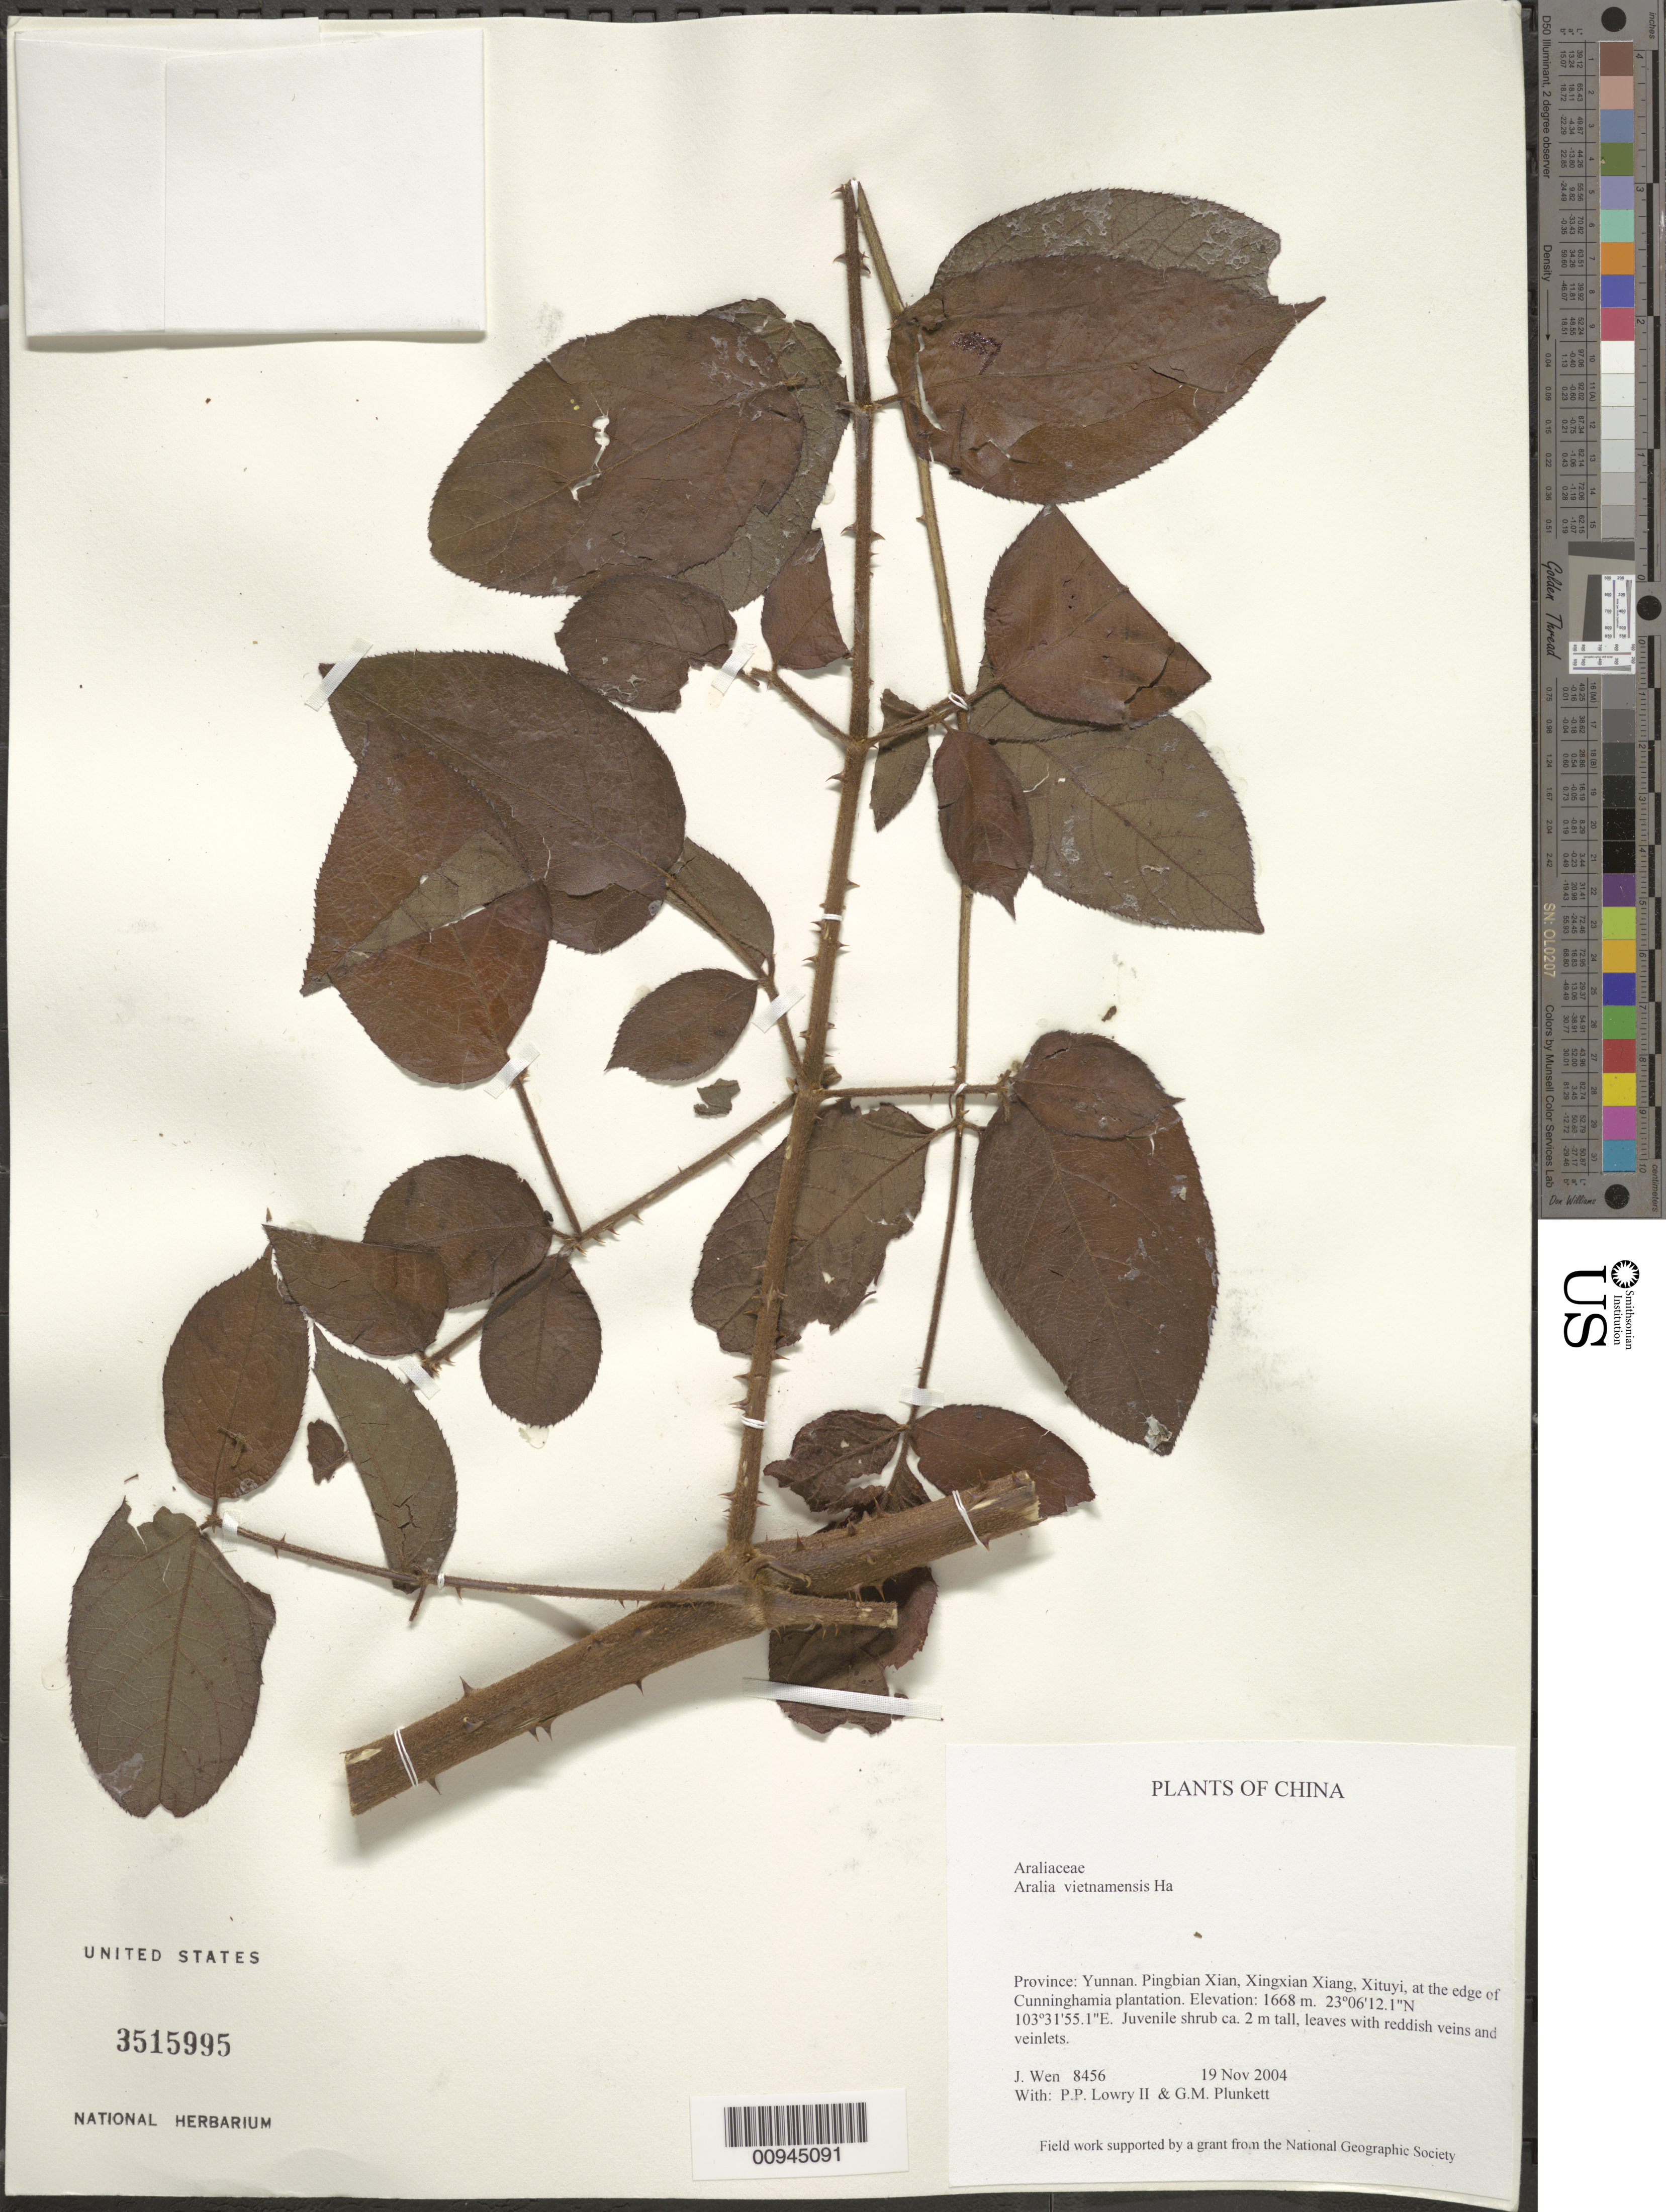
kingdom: Plantae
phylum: Tracheophyta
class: Magnoliopsida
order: Apiales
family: Araliaceae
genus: Aralia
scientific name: Aralia vietnamensis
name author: Ha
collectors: J. Wen, P. P. Lowry & G. M. Plunkett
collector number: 8456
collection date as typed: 19 Nov 2004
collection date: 2004-11-19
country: China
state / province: Yunnan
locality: Pingbian Xian, Xingxian Xiang, Xituyi, at the edge of Cunninghamia plantation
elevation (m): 1668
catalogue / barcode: US 3515995